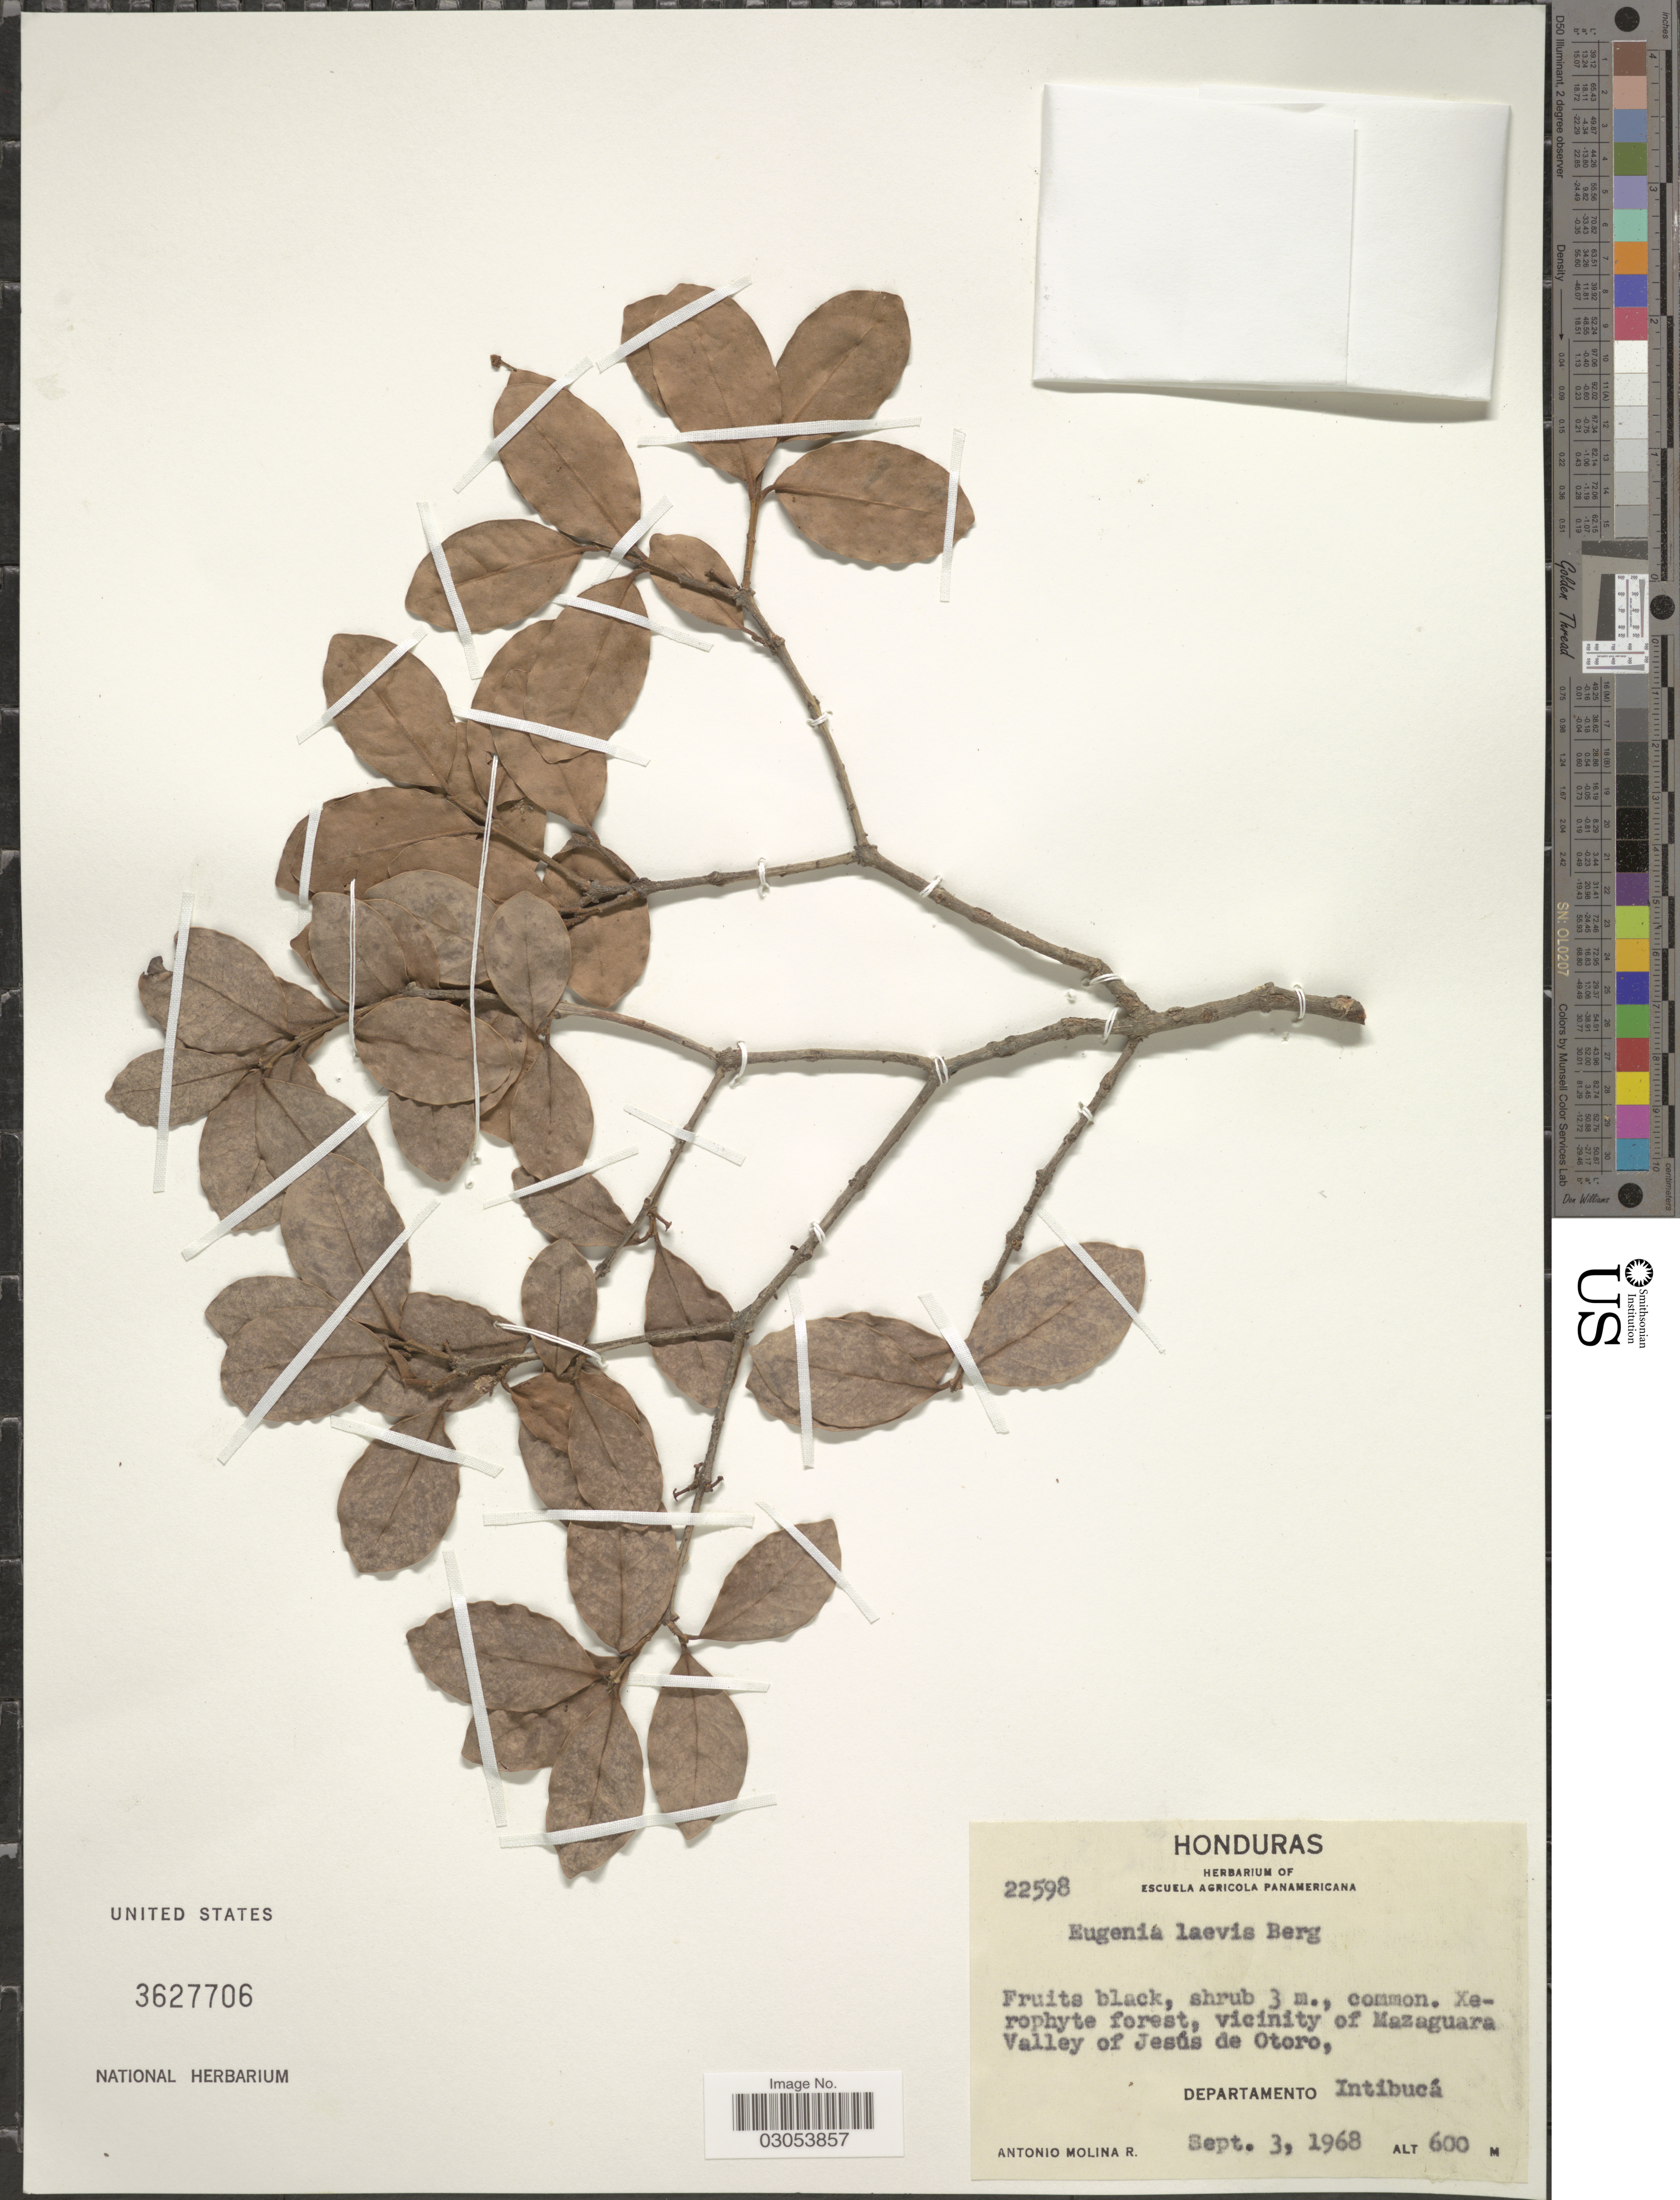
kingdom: Plantae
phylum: Tracheophyta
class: Magnoliopsida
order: Myrtales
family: Myrtaceae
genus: Eugenia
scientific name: Eugenia laevis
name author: O. Berg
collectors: A. Molina R.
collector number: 22598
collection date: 1968-09-03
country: Honduras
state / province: Intibuca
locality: Vicinity of Mazaguara Valley of Jesús de Otoro, Departamento Intibucá.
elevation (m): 600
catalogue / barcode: US 3627706